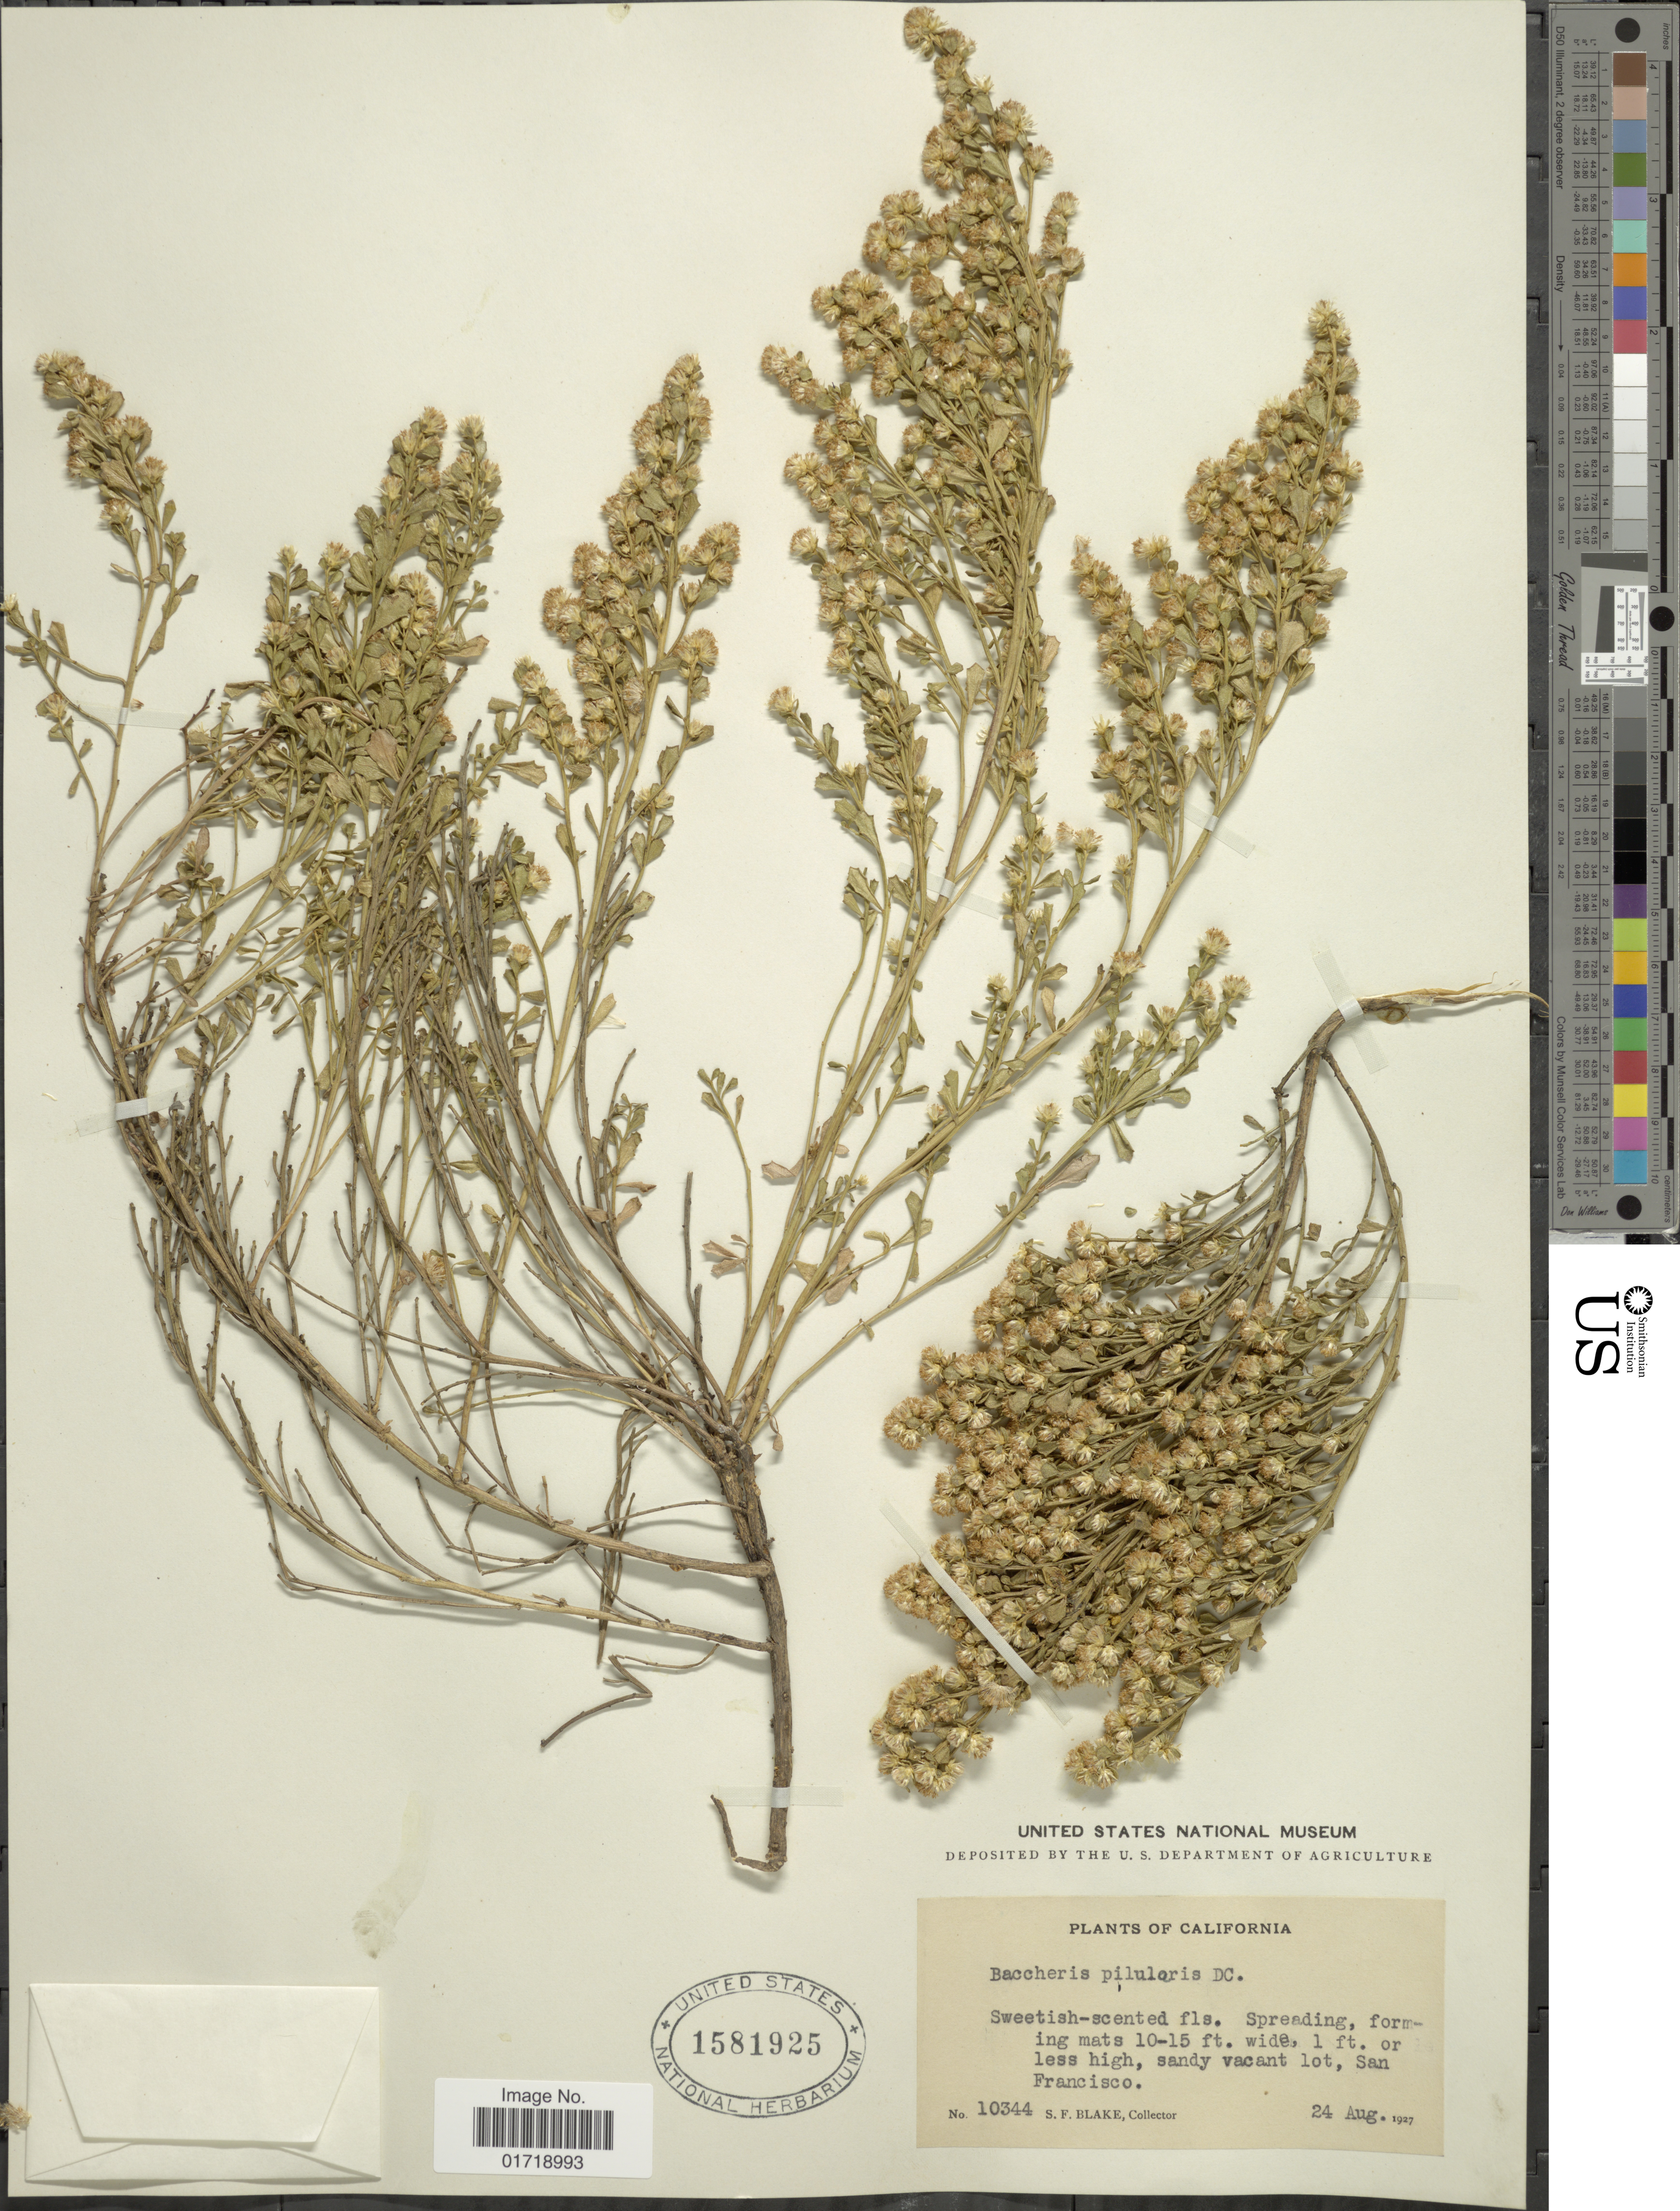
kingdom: Plantae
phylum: Tracheophyta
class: Magnoliopsida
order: Asterales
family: Asteraceae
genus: Baccharis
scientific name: Baccharis pilularis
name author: DC.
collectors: S. Blake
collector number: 10344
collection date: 1927-08-24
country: United States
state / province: California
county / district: San Francisco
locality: Sandy vacant lot, San Francisco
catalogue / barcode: US 1581925